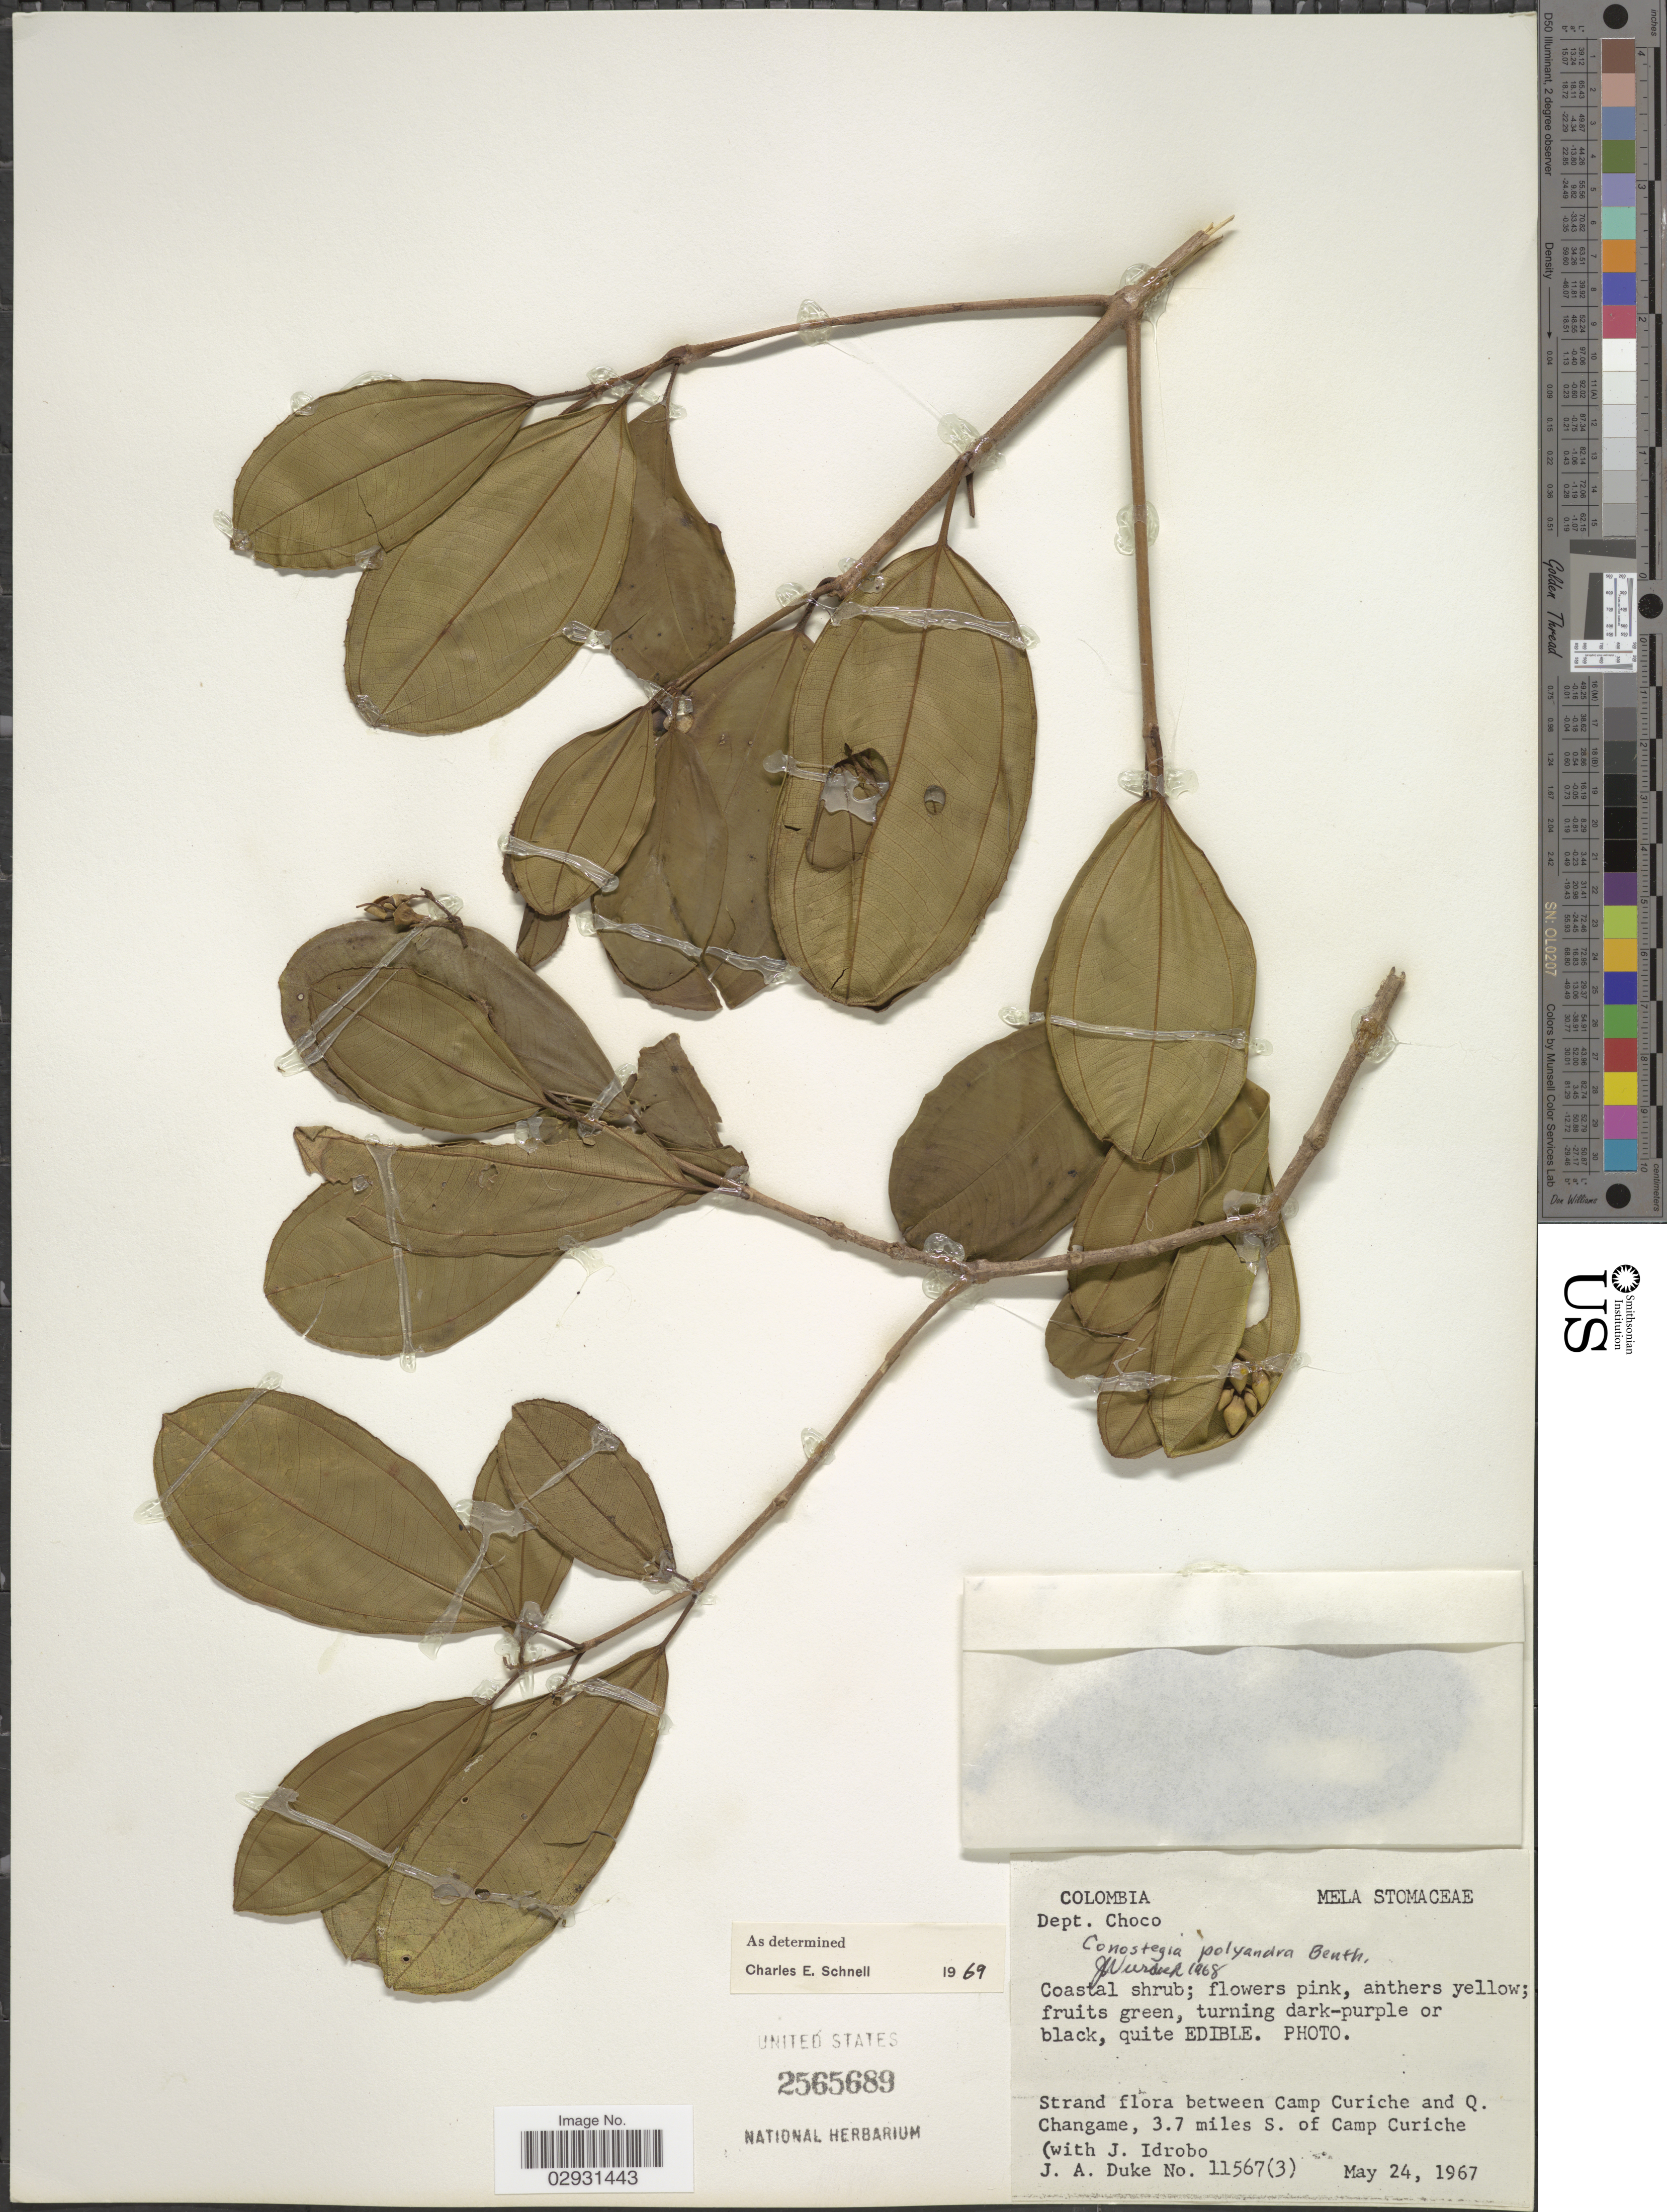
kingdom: Plantae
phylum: Tracheophyta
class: Magnoliopsida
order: Myrtales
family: Melastomataceae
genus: Conostegia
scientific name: Conostegia polyandra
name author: Benth.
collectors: J. A. Duke & J. M. Idrobo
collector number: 11567(3)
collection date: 1967-05-24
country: Colombia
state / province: Chocó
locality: Dept. Choco. Strand flora between Camp Curiche and Q. Changame, 3.7 miles S. of Camp Curiche.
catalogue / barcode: US 2565689